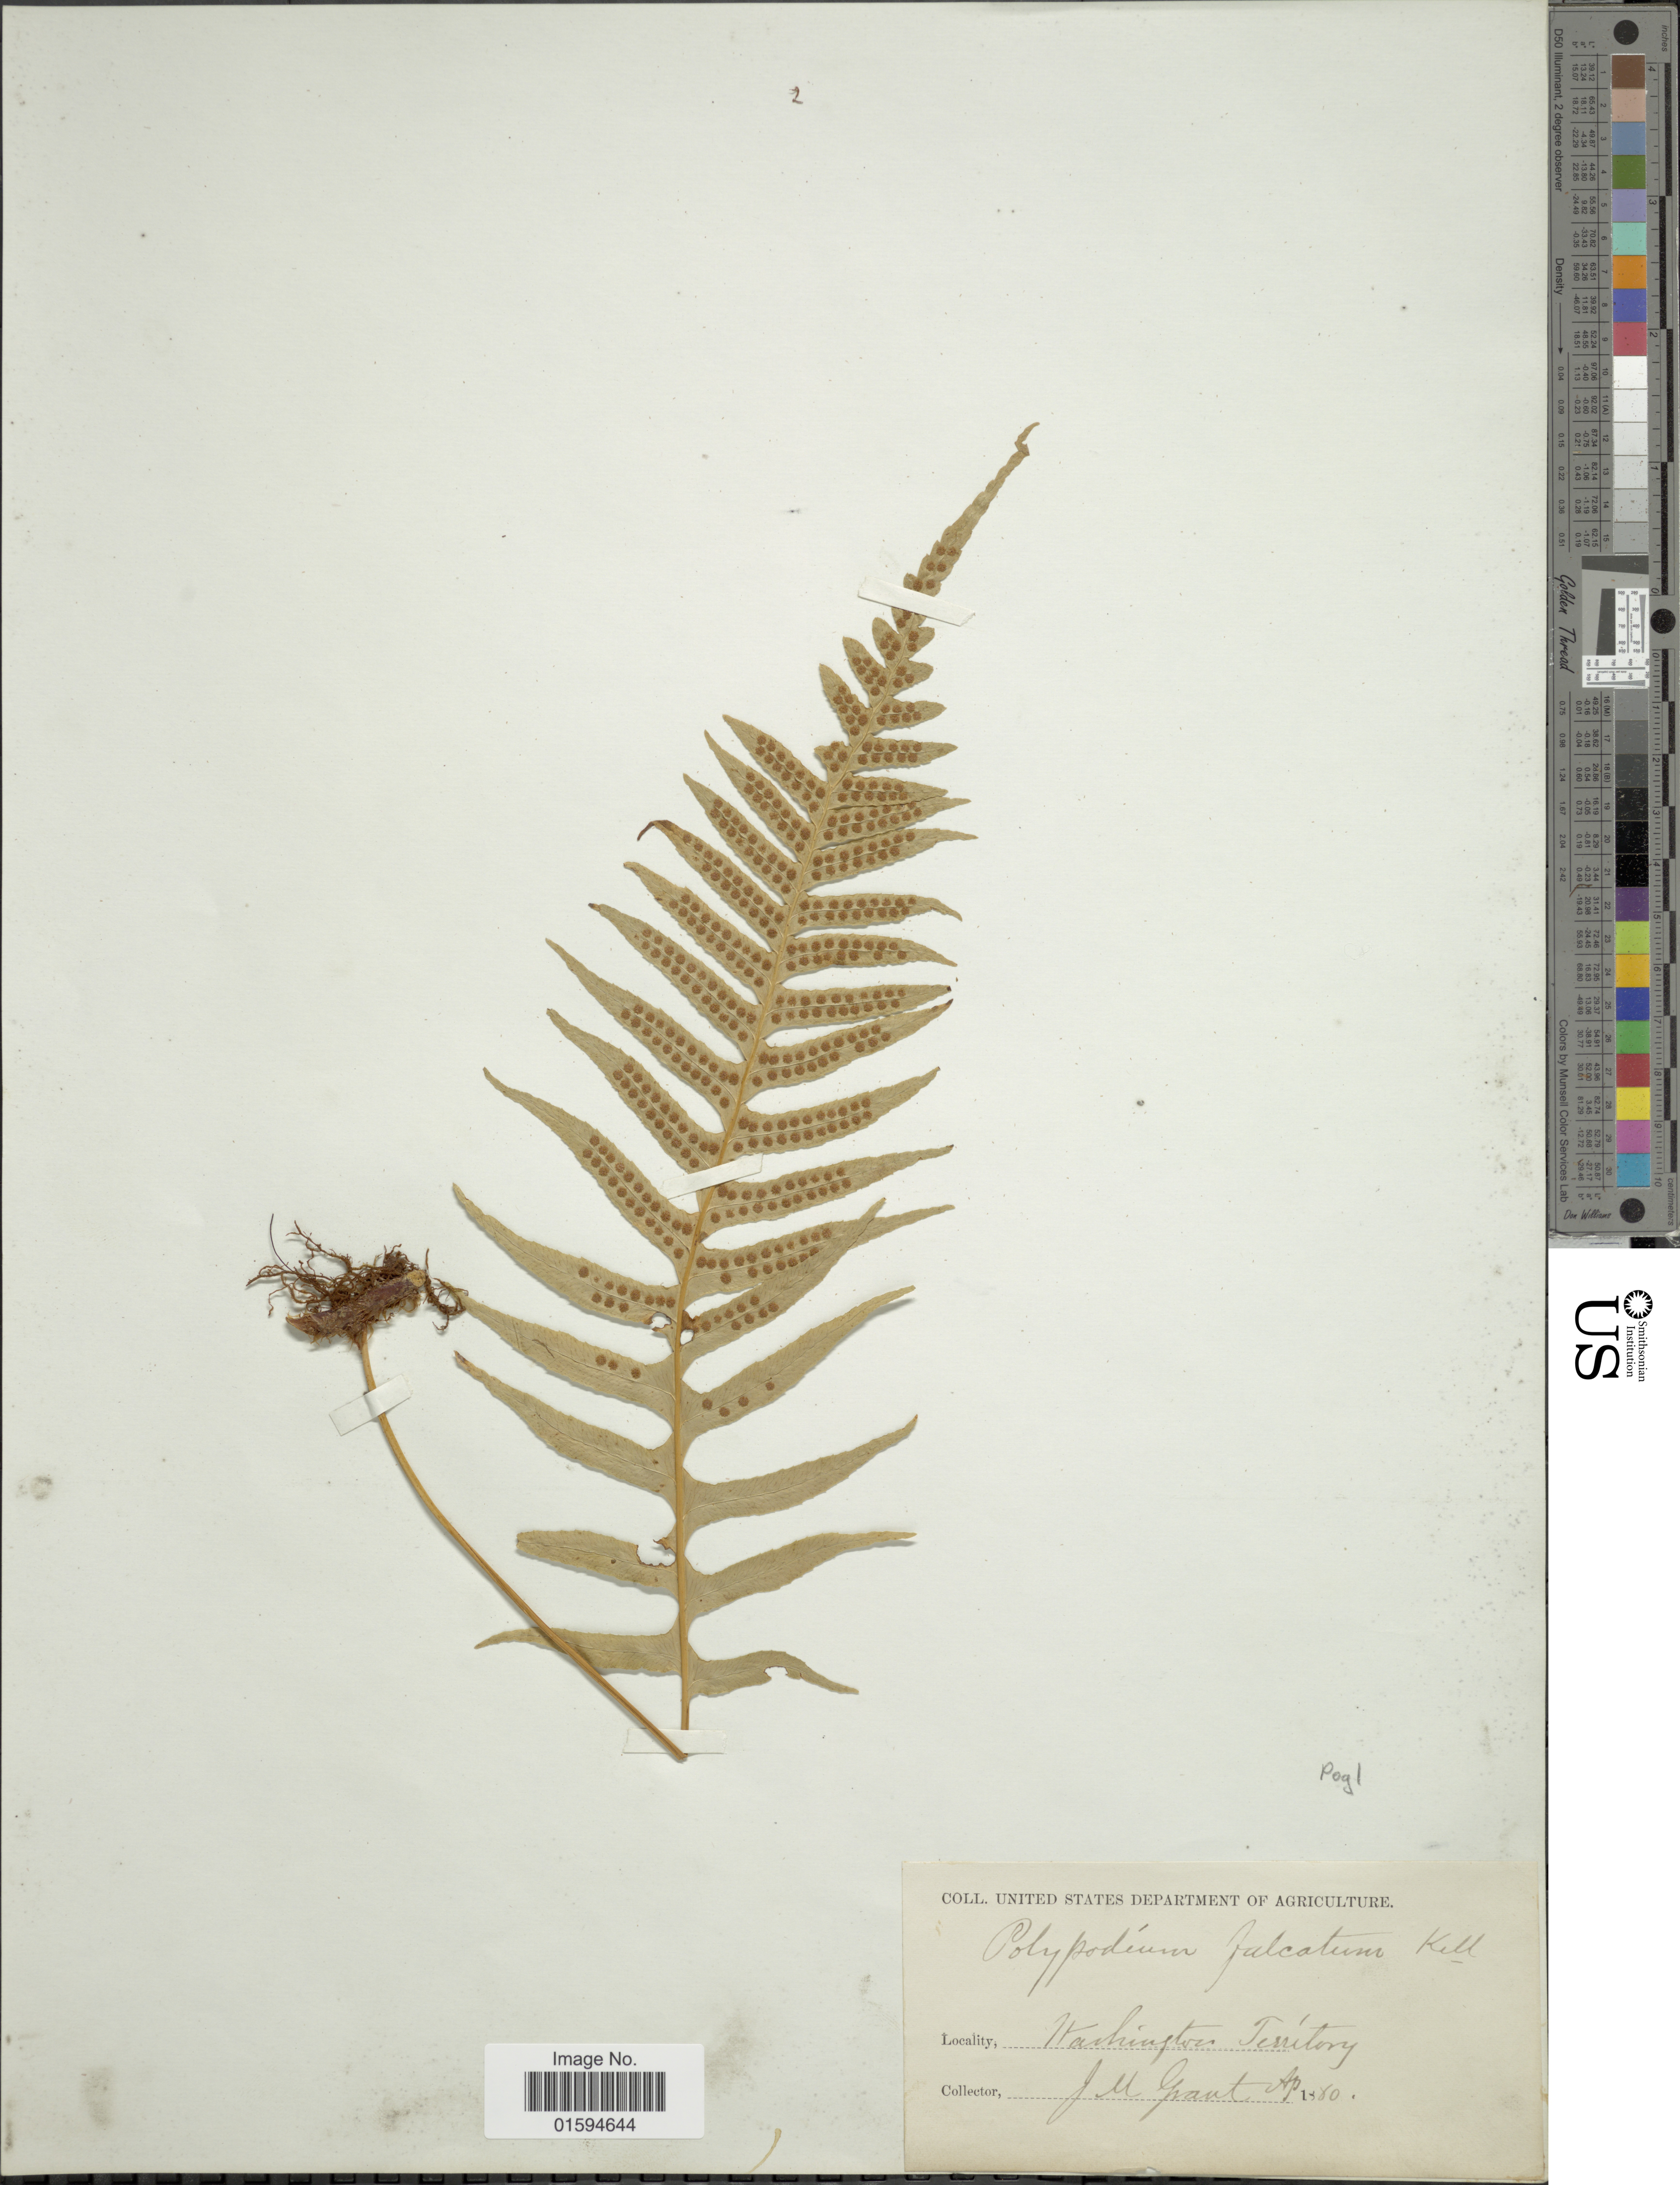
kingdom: Plantae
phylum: Tracheophyta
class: Polypodiopsida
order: Polypodiales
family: Polypodiaceae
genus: Polypodium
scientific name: Polypodium glycyrrhiza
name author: D.C. Eaton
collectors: J. M. Grant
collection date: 1880-04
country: United States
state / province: Washington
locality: Washington Territory.